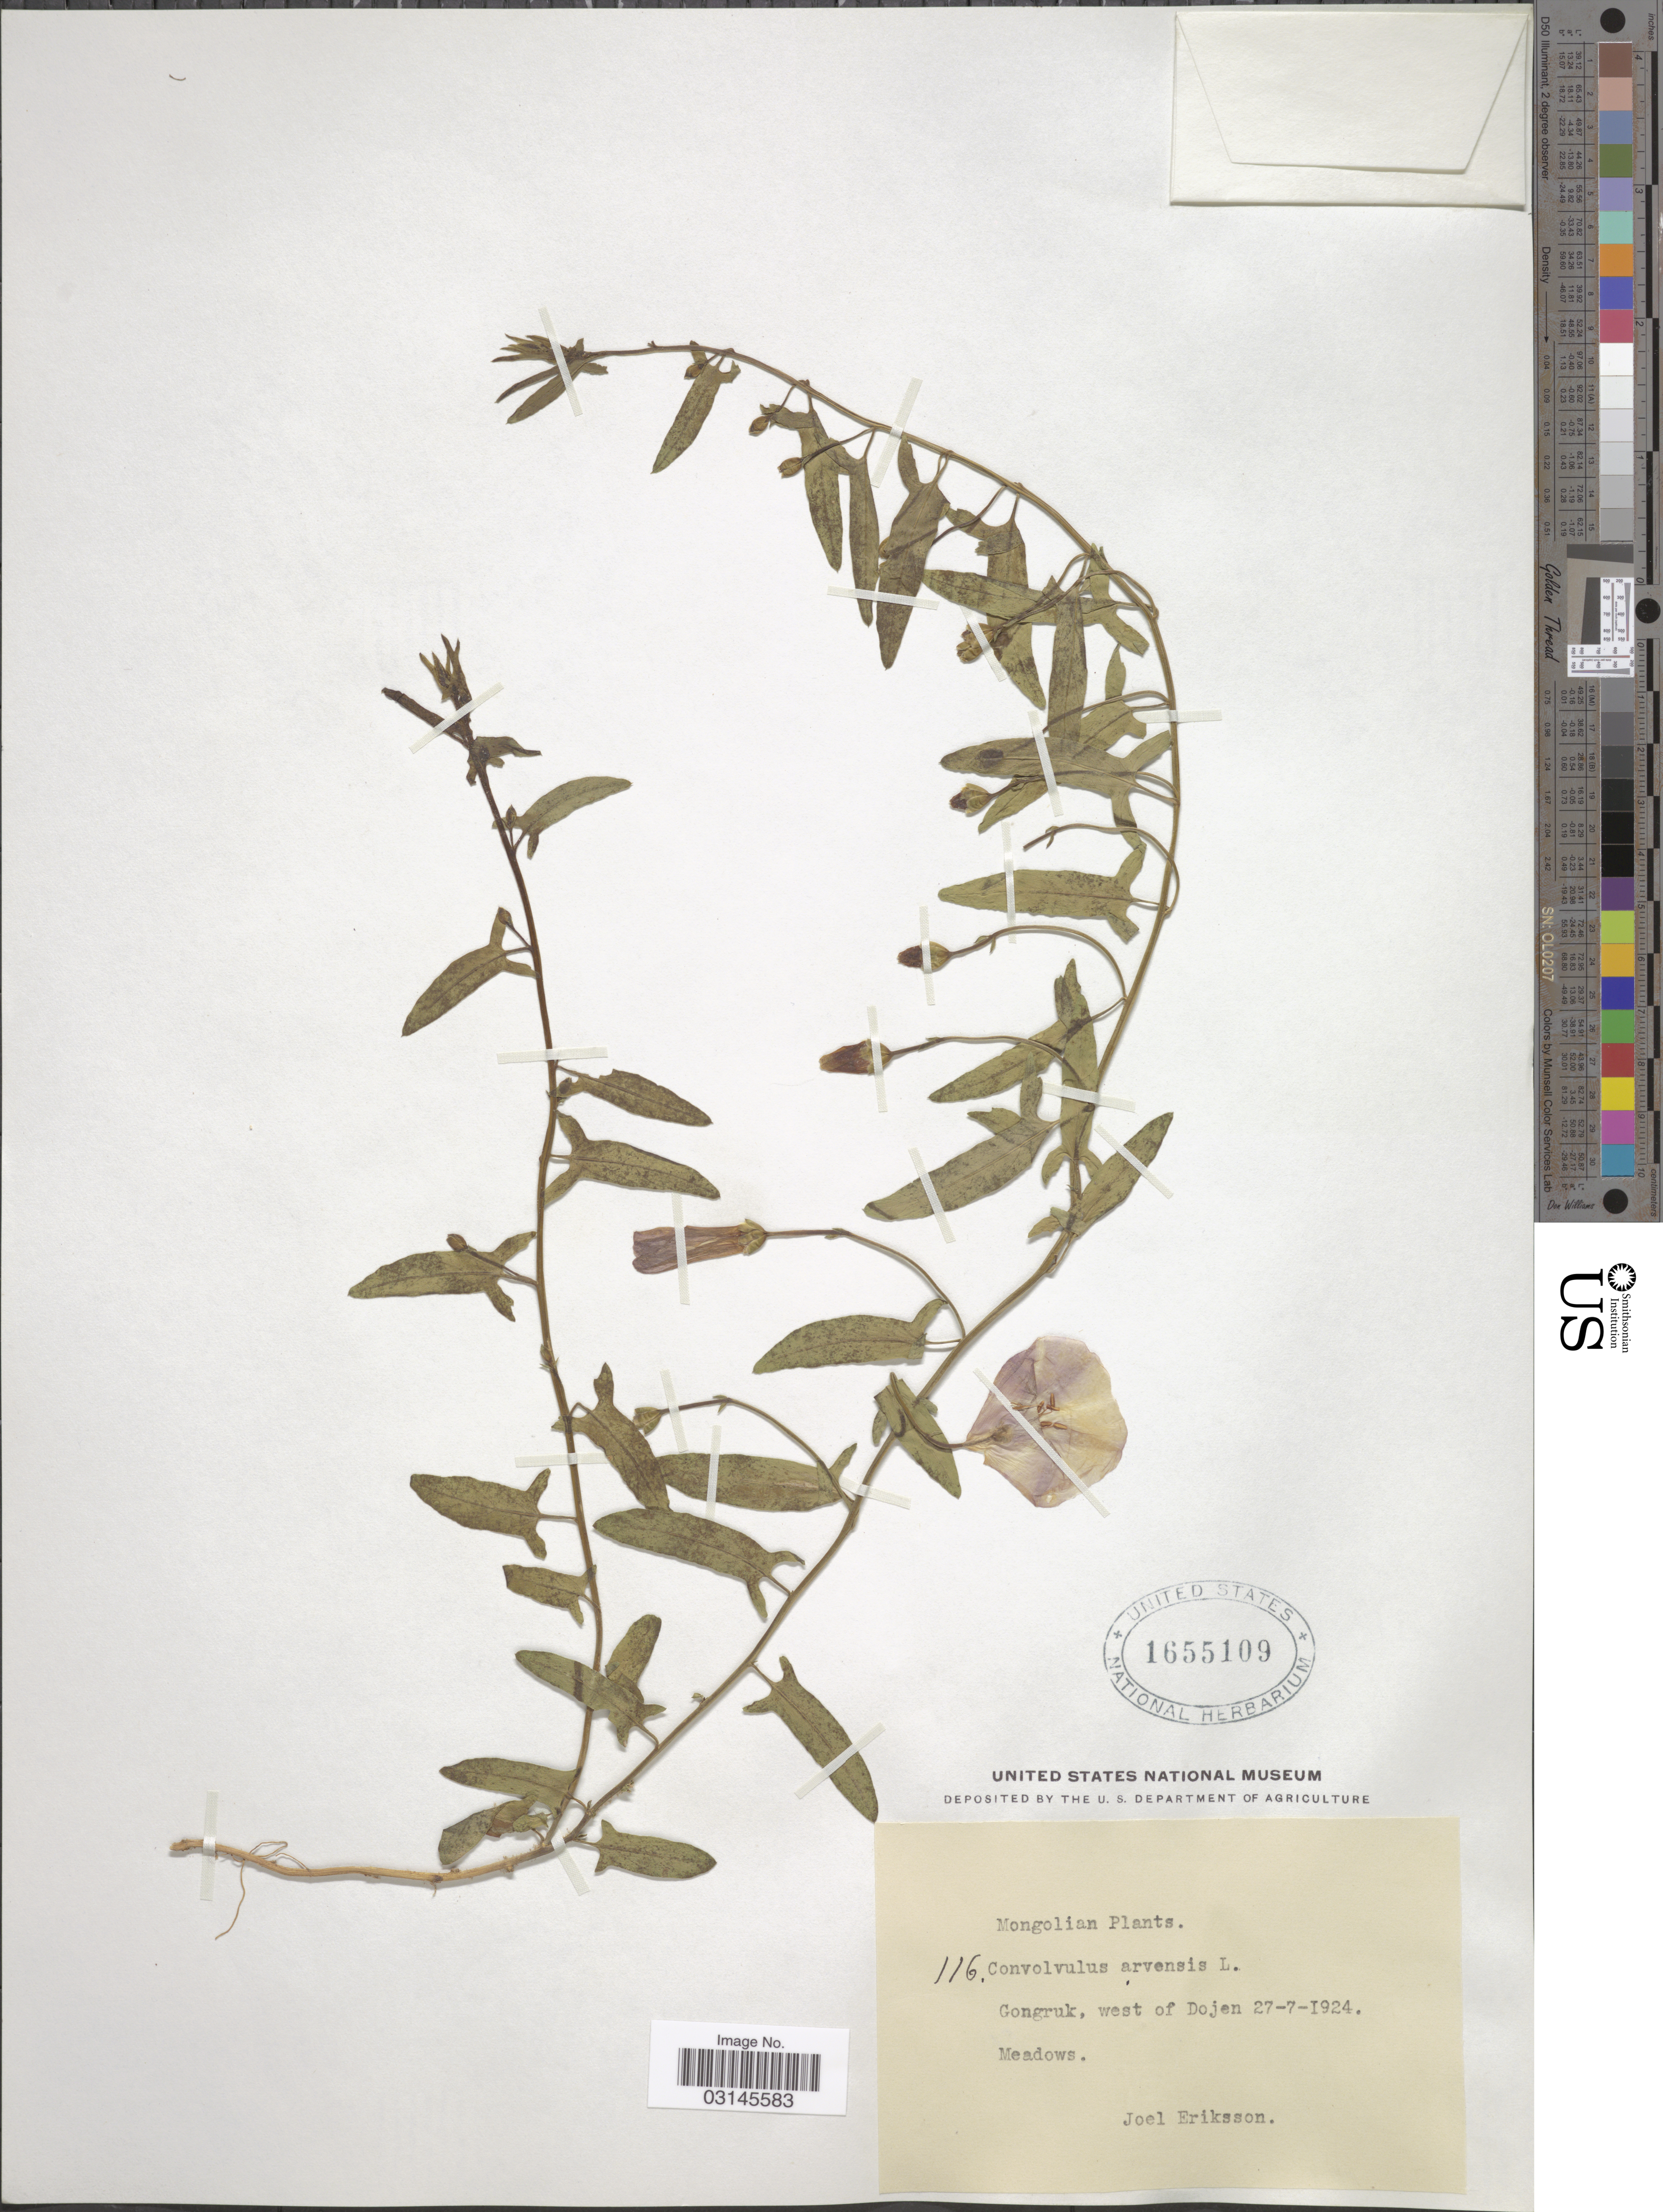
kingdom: Plantae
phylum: Tracheophyta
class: Magnoliopsida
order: Solanales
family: Convolvulaceae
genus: Convolvulus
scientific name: Convolvulus arvensis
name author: L.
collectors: J. Eriksson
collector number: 116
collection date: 1924-07-27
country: Mongolia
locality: Gongruk, west of Dojen.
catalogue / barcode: US 1655109